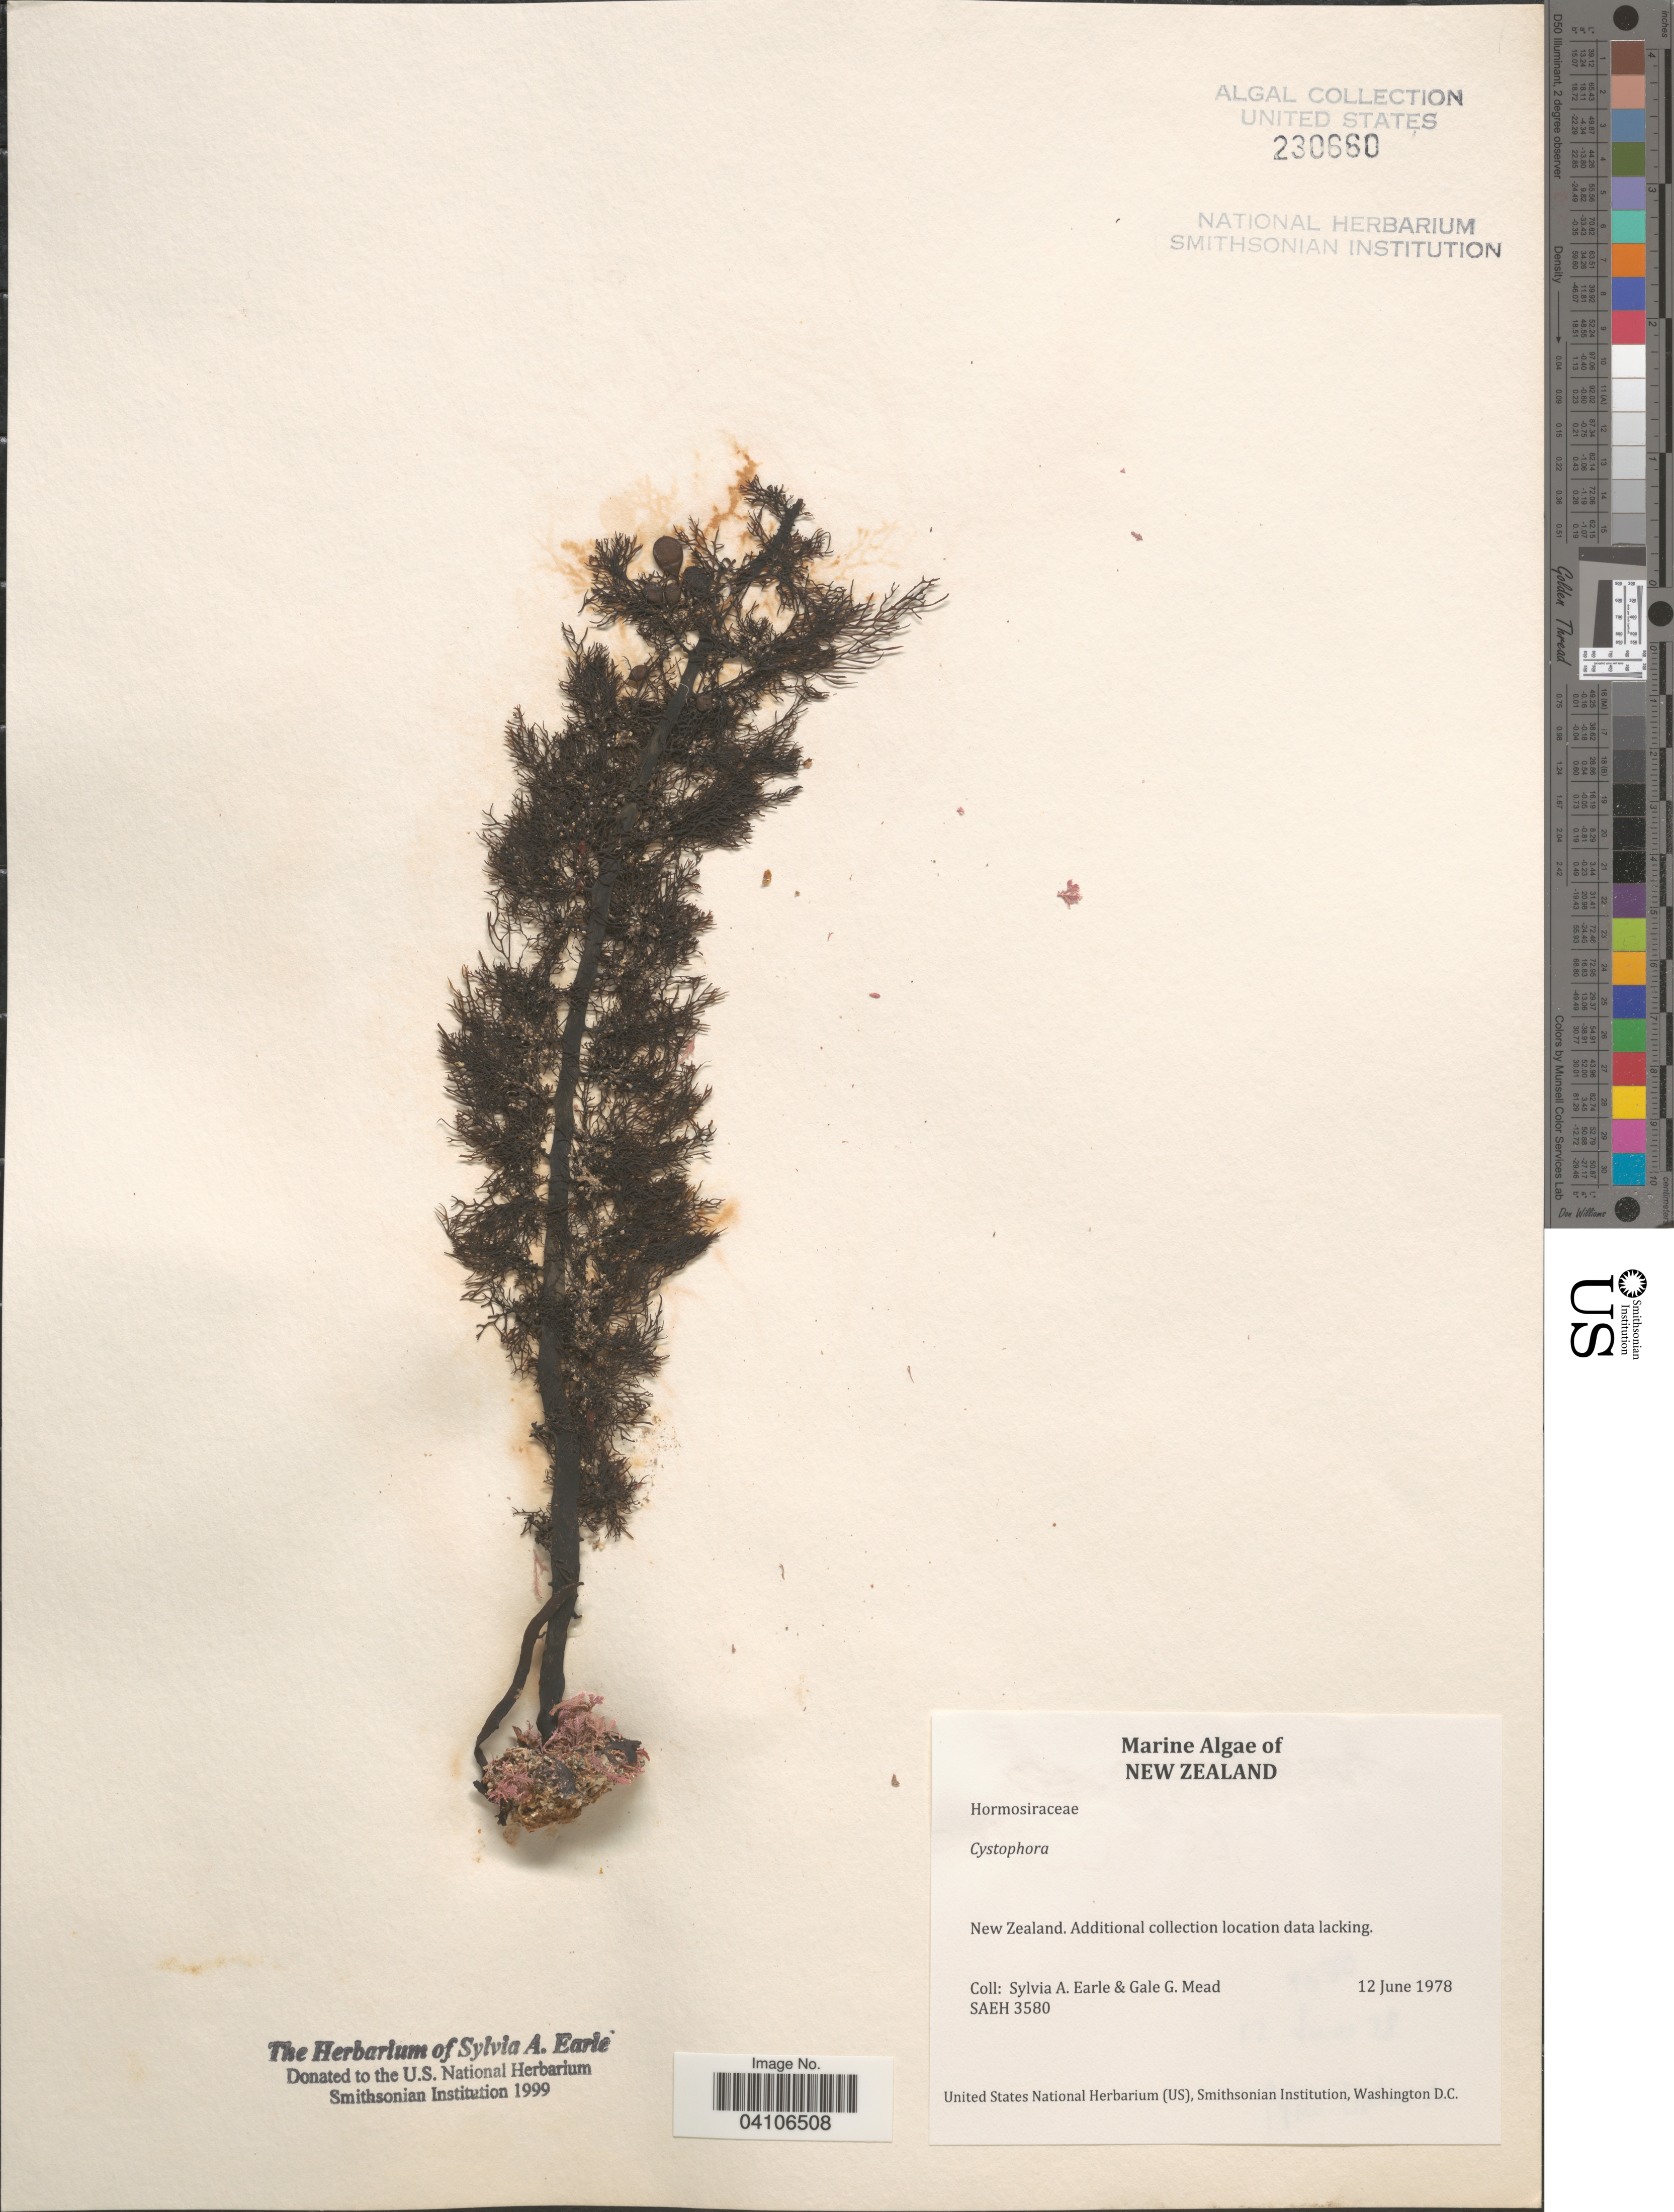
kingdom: Chromista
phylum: Ochrophyta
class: Phaeophyceae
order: Fucales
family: Sargassaceae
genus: Cystophora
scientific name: Cystophora sp.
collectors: S. A. Earle & G. Mead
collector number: SAEH3580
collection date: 1978-06-12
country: New Zealand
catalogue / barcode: US 230660